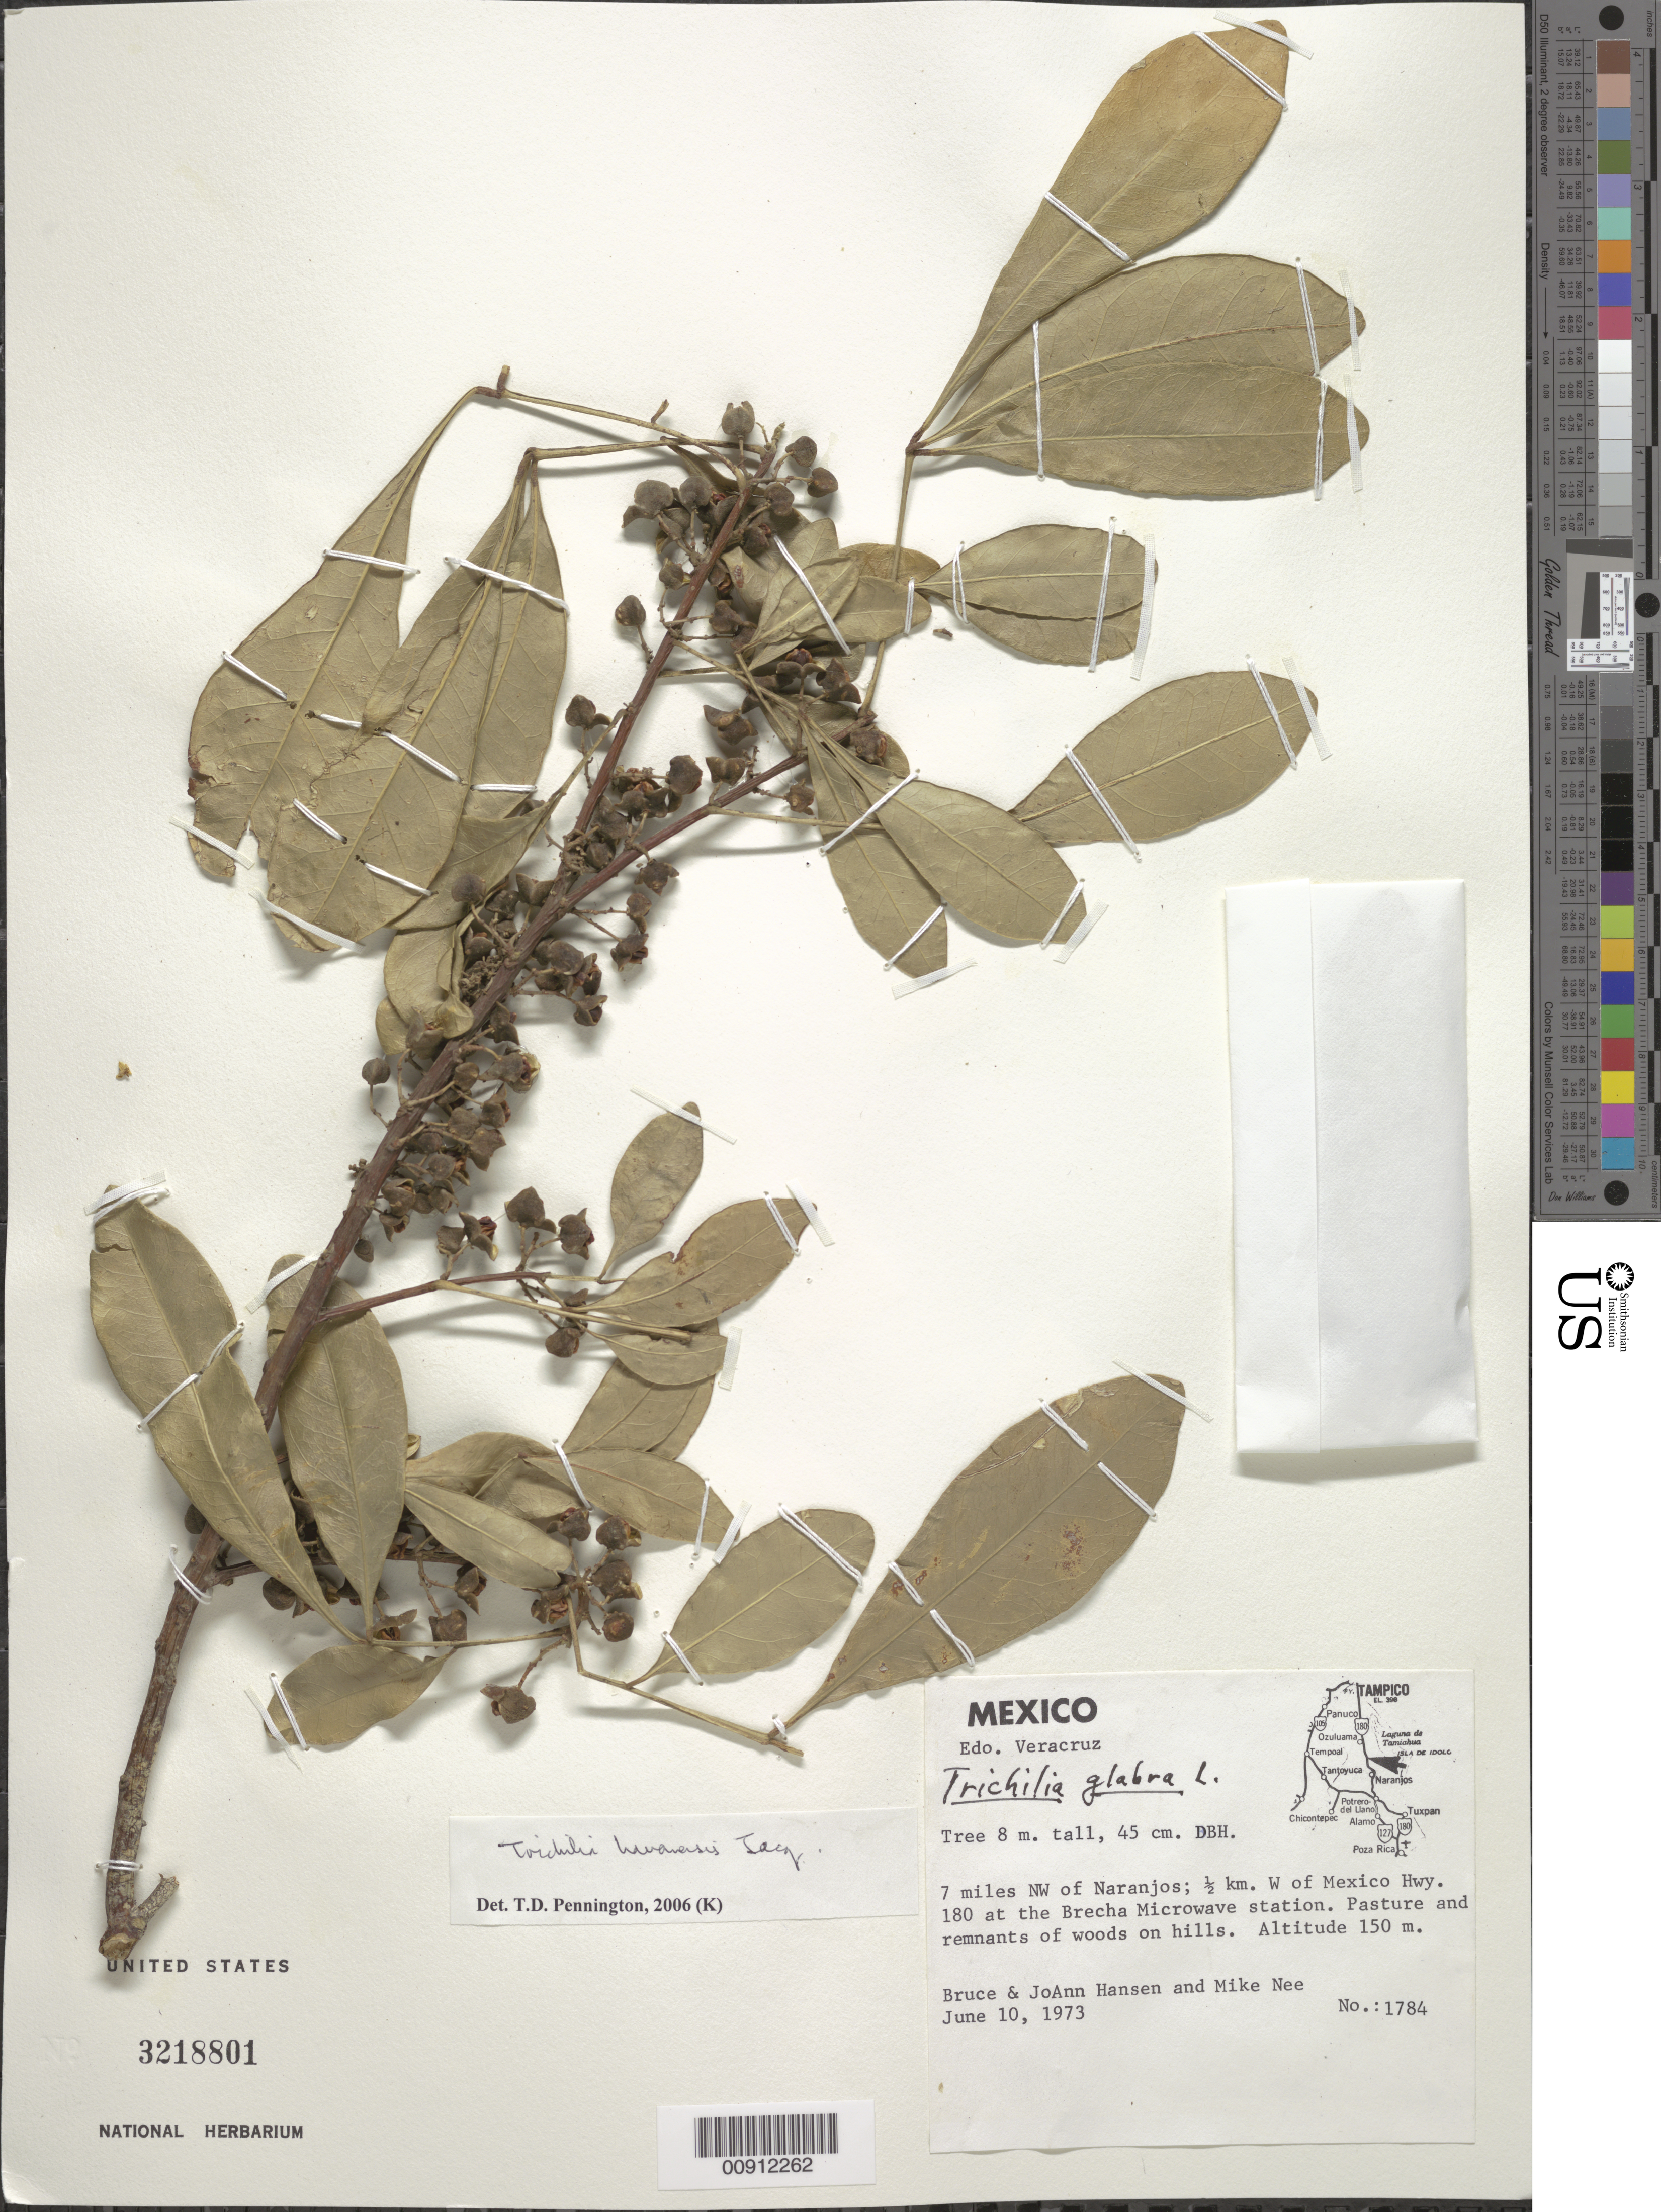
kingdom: Plantae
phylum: Tracheophyta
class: Magnoliopsida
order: Sapindales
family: Meliaceae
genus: Trichilia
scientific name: Trichilia havanensis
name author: Jacq.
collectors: B. Hansen, J. Hansen & M. Nee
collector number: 1784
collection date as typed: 10 Jun 1973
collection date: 1973-06-10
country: Mexico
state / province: Veracruz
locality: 7 miles NW of Naranjos; ½ km. W of Mexico Hwy. 180 at the Brecha Microwave station.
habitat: Pasture and remnants of woods on hills.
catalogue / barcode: US 3218801